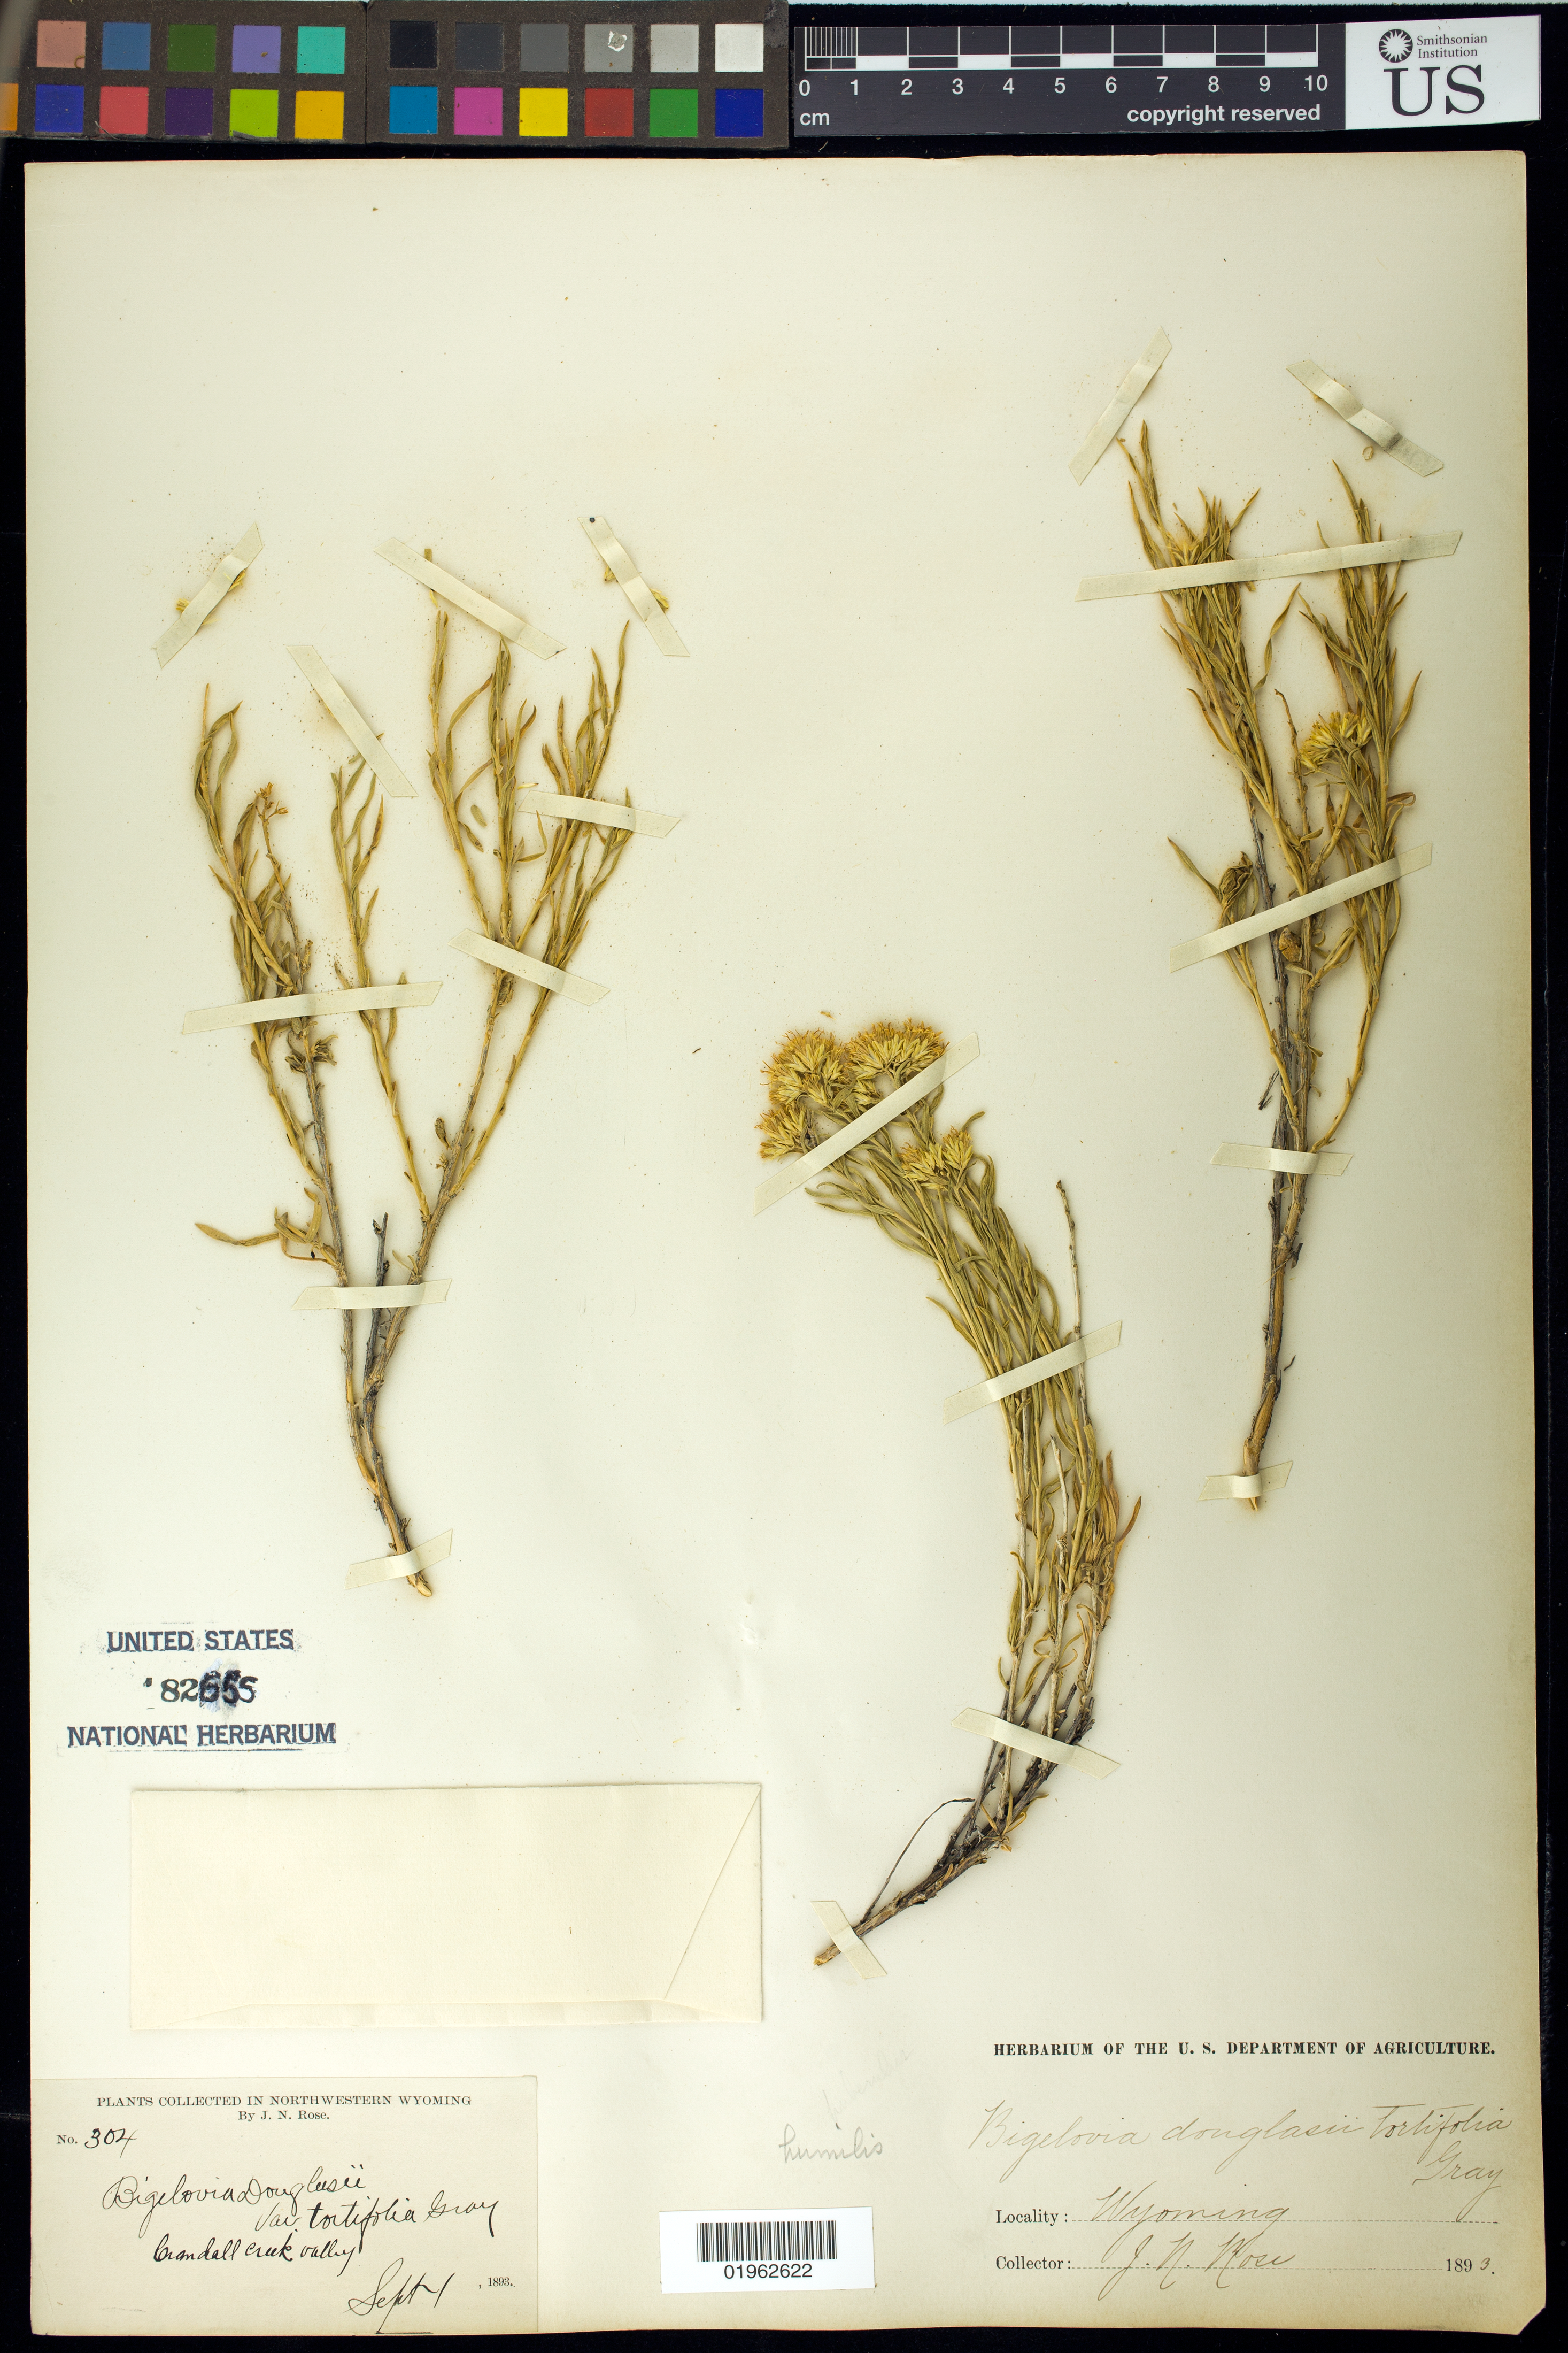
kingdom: Plantae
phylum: Tracheophyta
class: Magnoliopsida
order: Asterales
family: Asteraceae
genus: Bigelowia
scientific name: Bigelowia douglasii var. tortifolia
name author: A. Gray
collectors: J. N. Rose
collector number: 304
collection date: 1893-09-01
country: United States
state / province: Wyoming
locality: Crandall Creek valley.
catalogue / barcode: US 82655